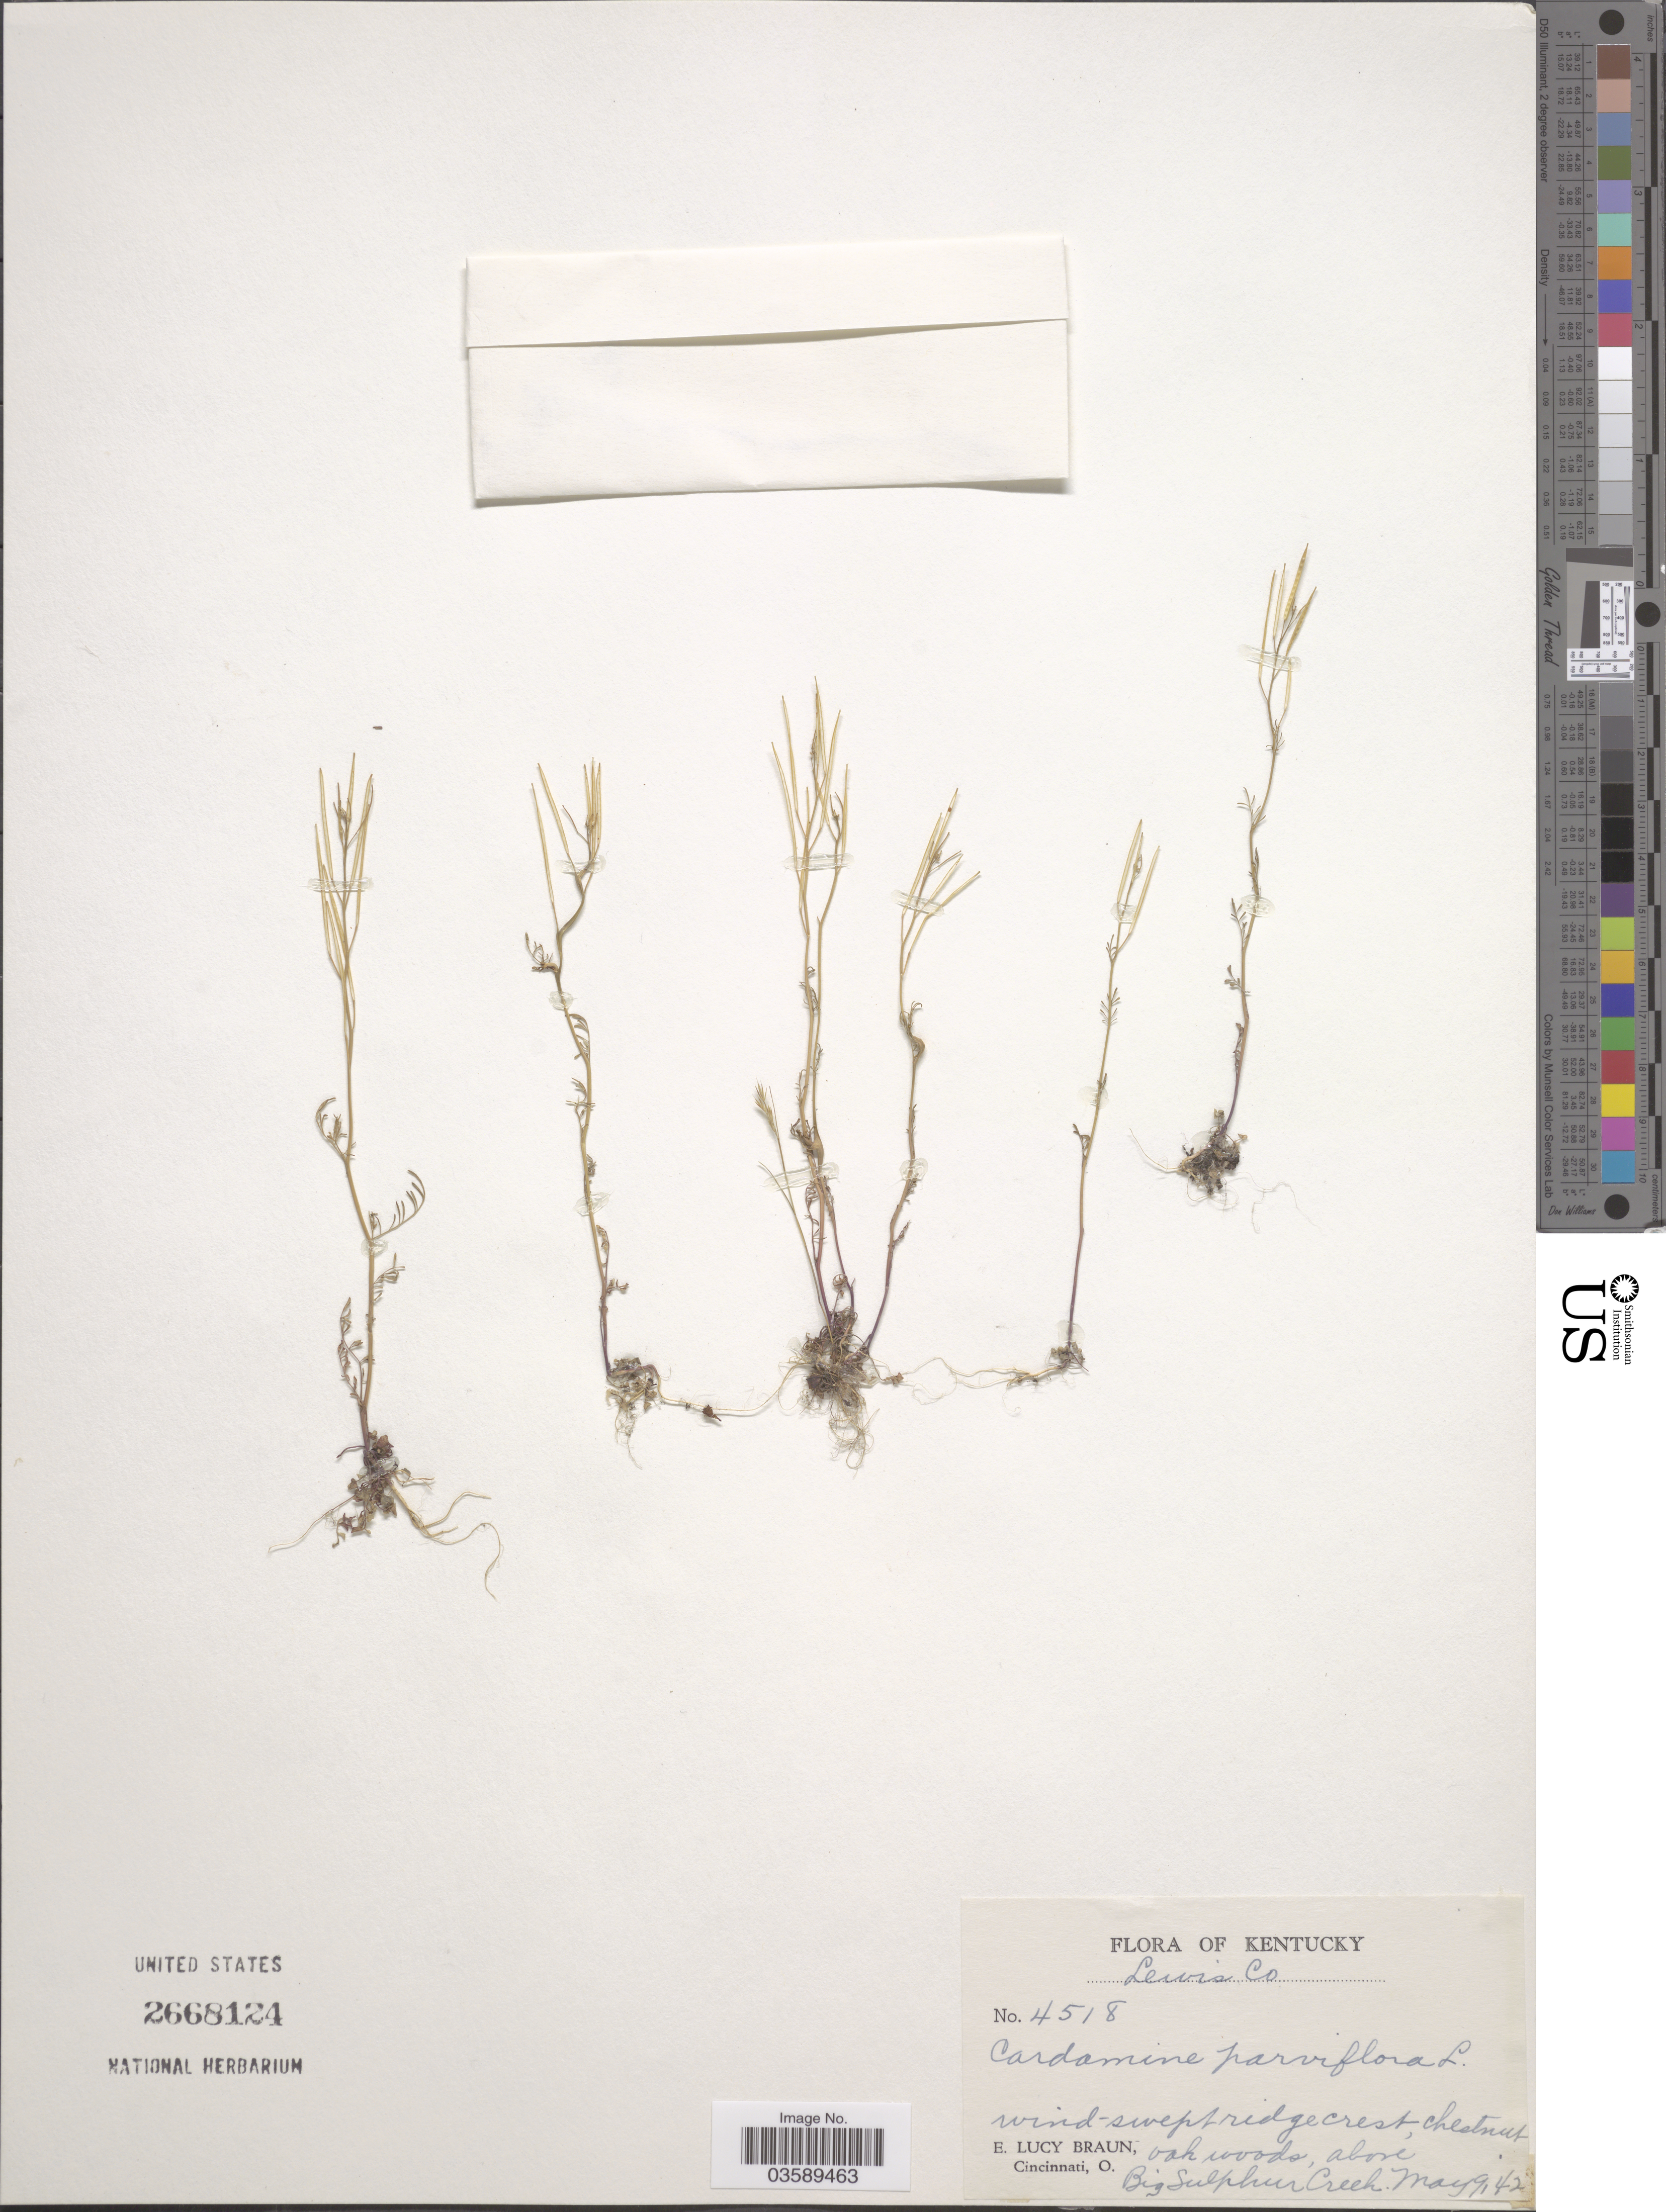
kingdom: Plantae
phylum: Tracheophyta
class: Magnoliopsida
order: Brassicales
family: Brassicaceae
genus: Cardamine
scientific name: Cardamine parviflora var. arenicola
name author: (Britton) O.E. Schulz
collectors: E. L. Braun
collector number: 4518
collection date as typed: Transcribed d/m/y: 9/5/42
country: United States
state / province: Kentucky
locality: Lewis Co. Wind-swept ridge crest, chestnut oak woods, above Big Sulphur Creek.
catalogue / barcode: US 2668124